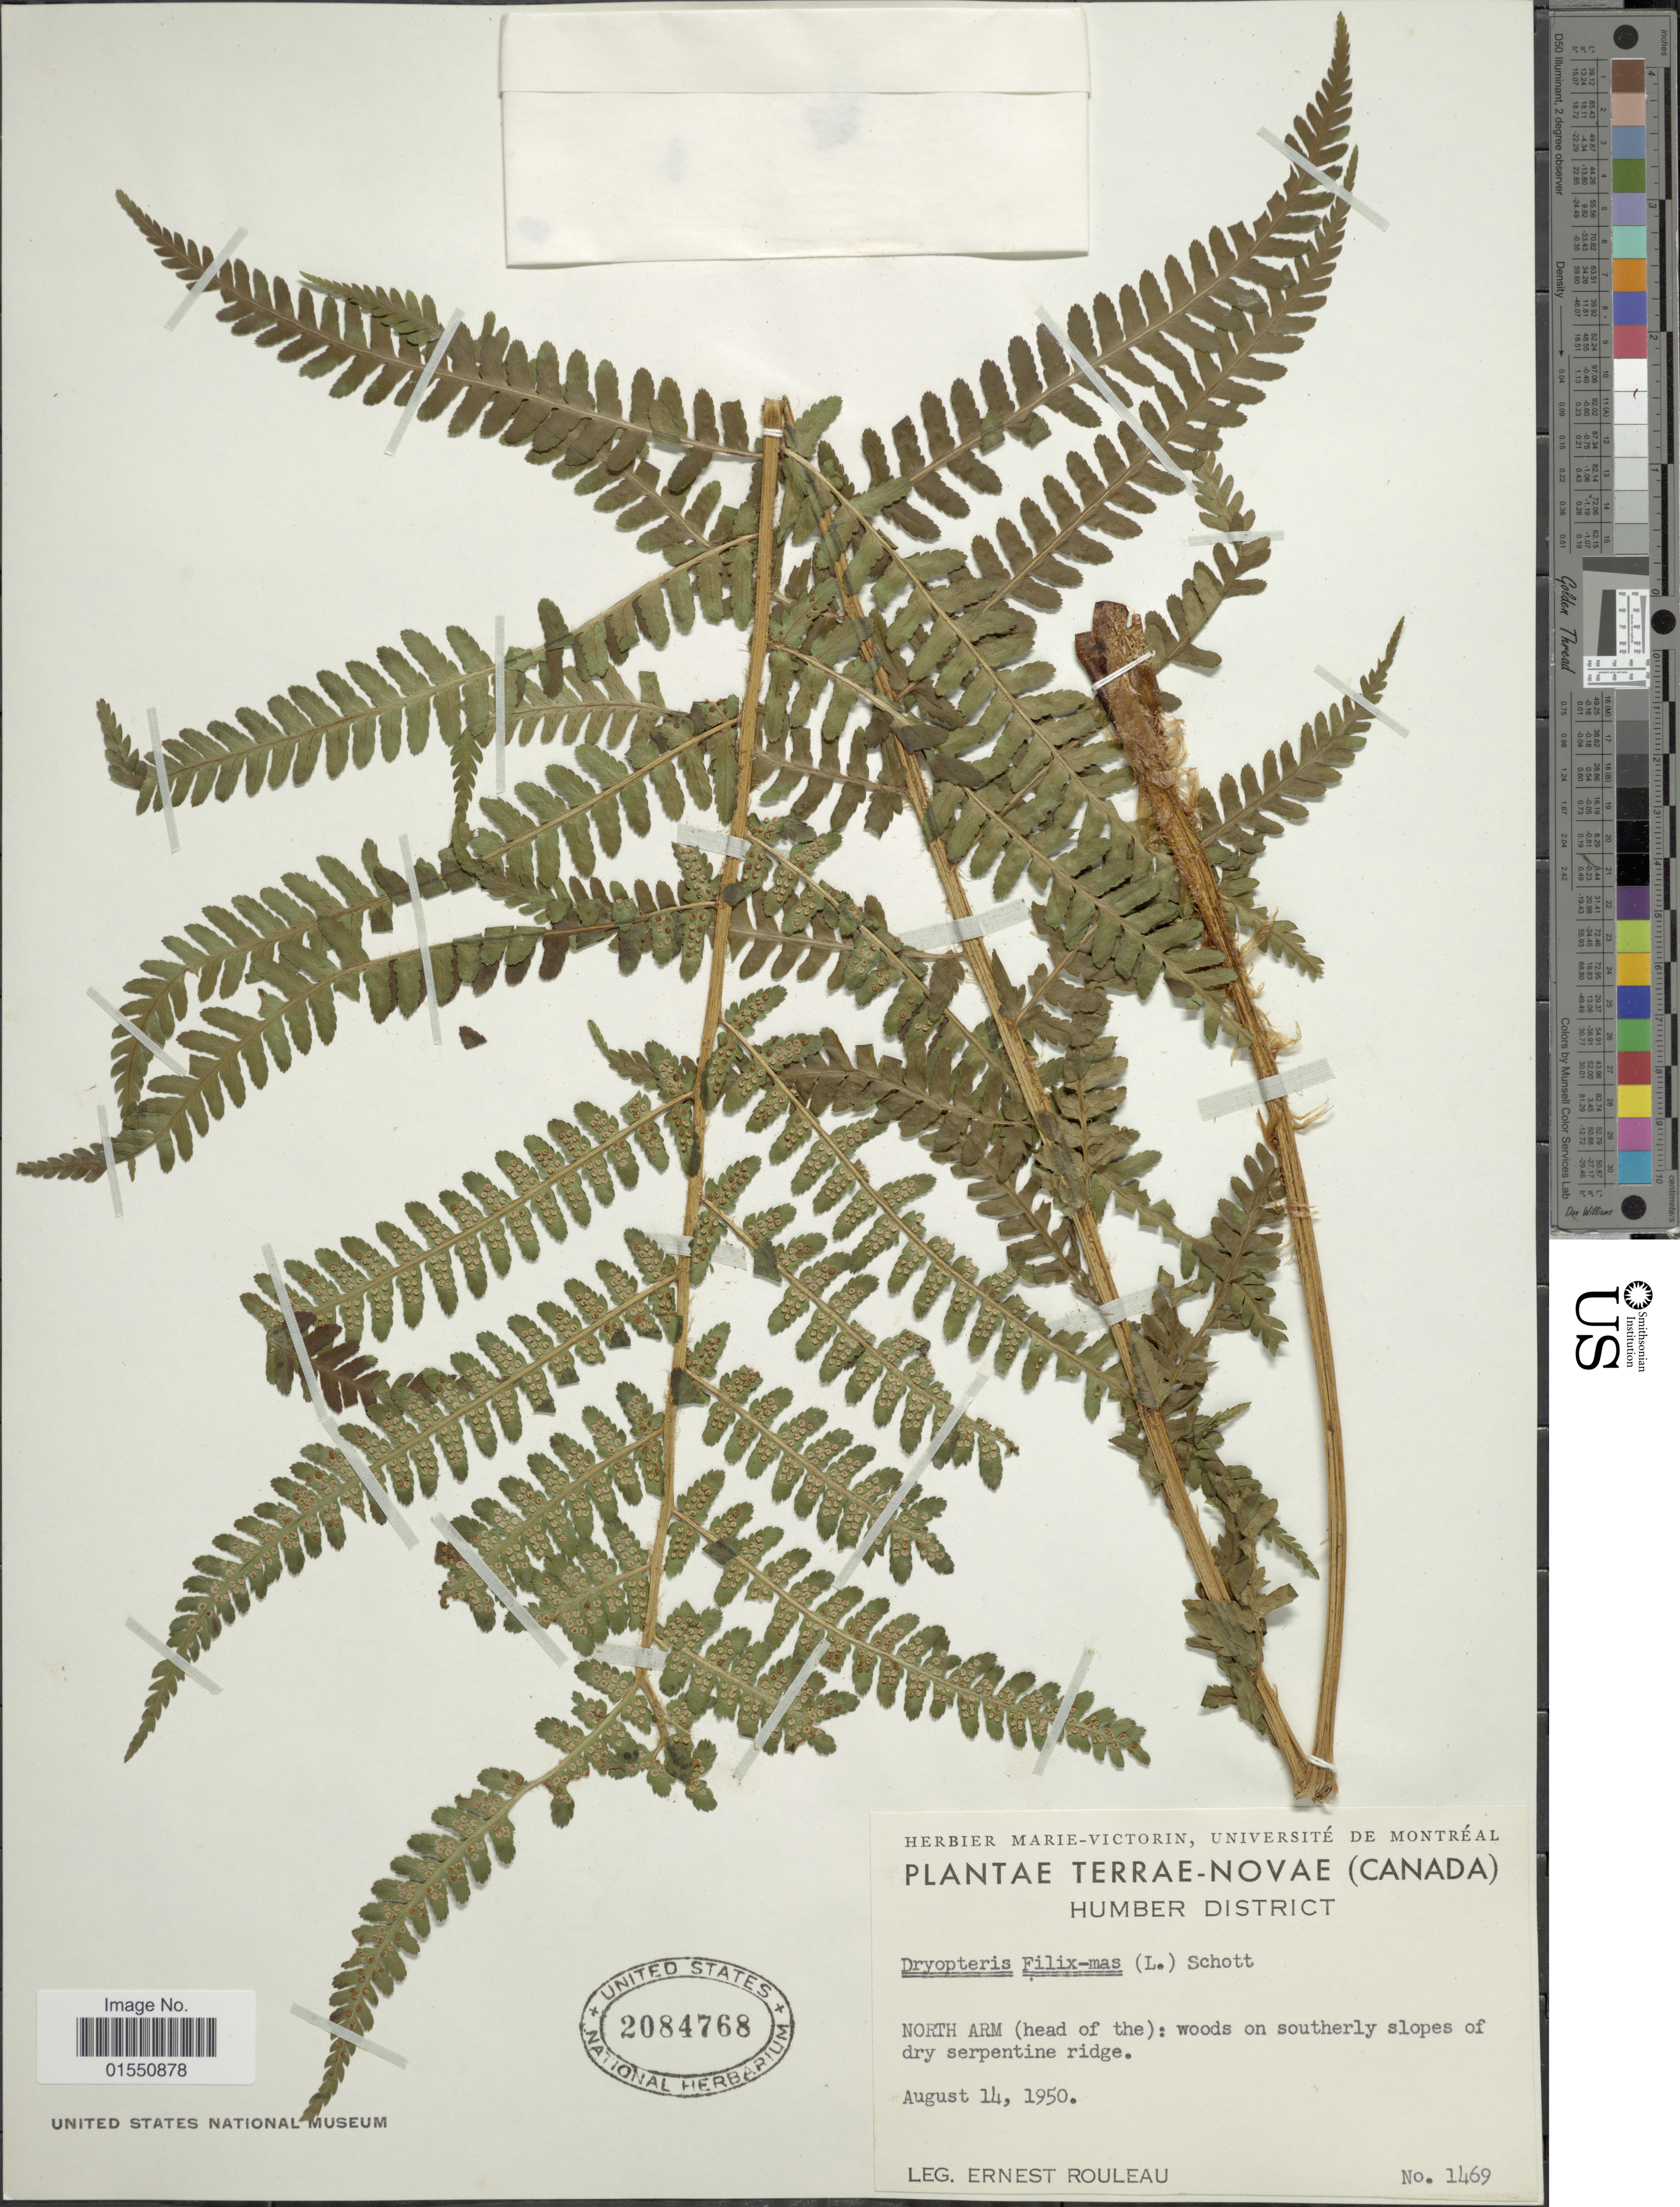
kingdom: Plantae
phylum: Tracheophyta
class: Polypodiopsida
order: Polypodiales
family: Dryopteridaceae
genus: Dryopteris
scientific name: Dryopteris filix-mas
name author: (L.) Schott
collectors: J. Rouleau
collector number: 1469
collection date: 1950-08-14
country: Canada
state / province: Newfoundland and Labrador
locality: Terrae-Novae (Canada). Humber District. North Arm (head of the): woods on southerly slopes of dry serpentine ridge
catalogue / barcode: US 2084768